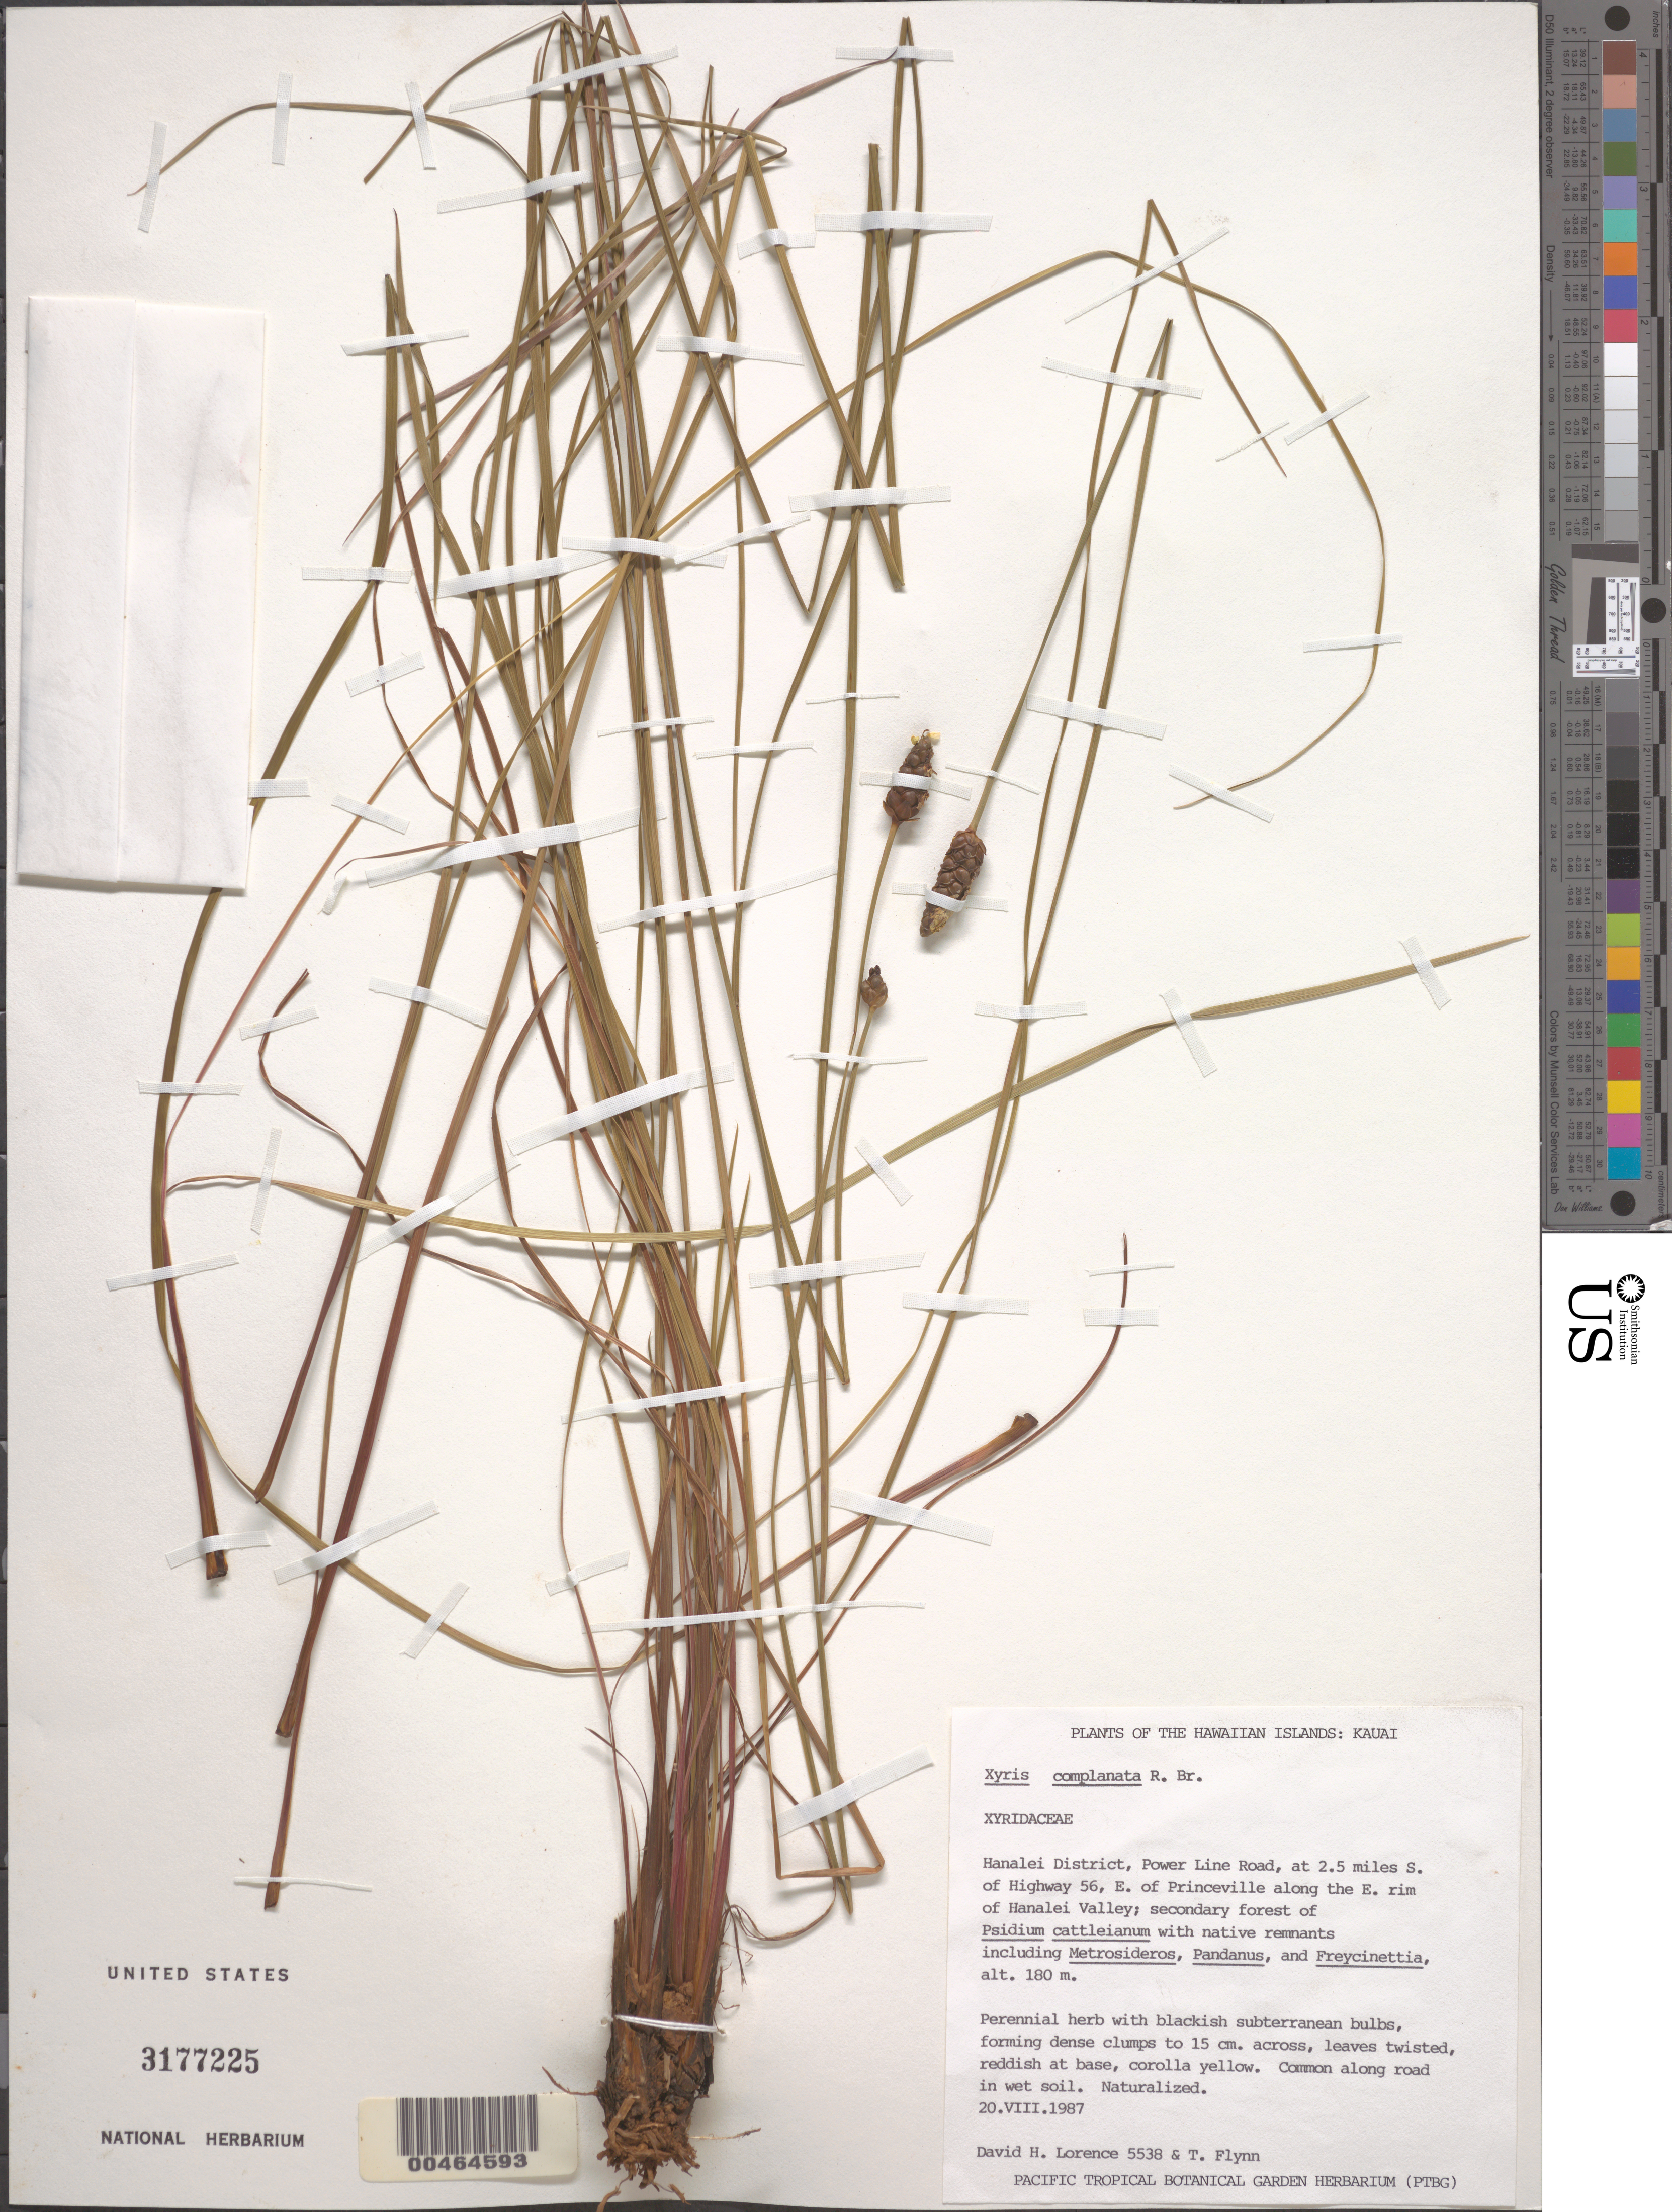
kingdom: Plantae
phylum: Tracheophyta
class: Liliopsida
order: Poales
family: Xyridaceae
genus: Xyris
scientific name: Xyris complanata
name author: R. Br.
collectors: D. Lorence & T. W. Flynn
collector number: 5538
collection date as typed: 20 Aug 1987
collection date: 1987-08-20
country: United States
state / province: Hawaii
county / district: Kauai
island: Kaua'i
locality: Hanalei District, Power Line Road, at 2.5 miles south of Highway 56, east of Princeville along east rim of Hanalei Valley.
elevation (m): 180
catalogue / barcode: US 3177225